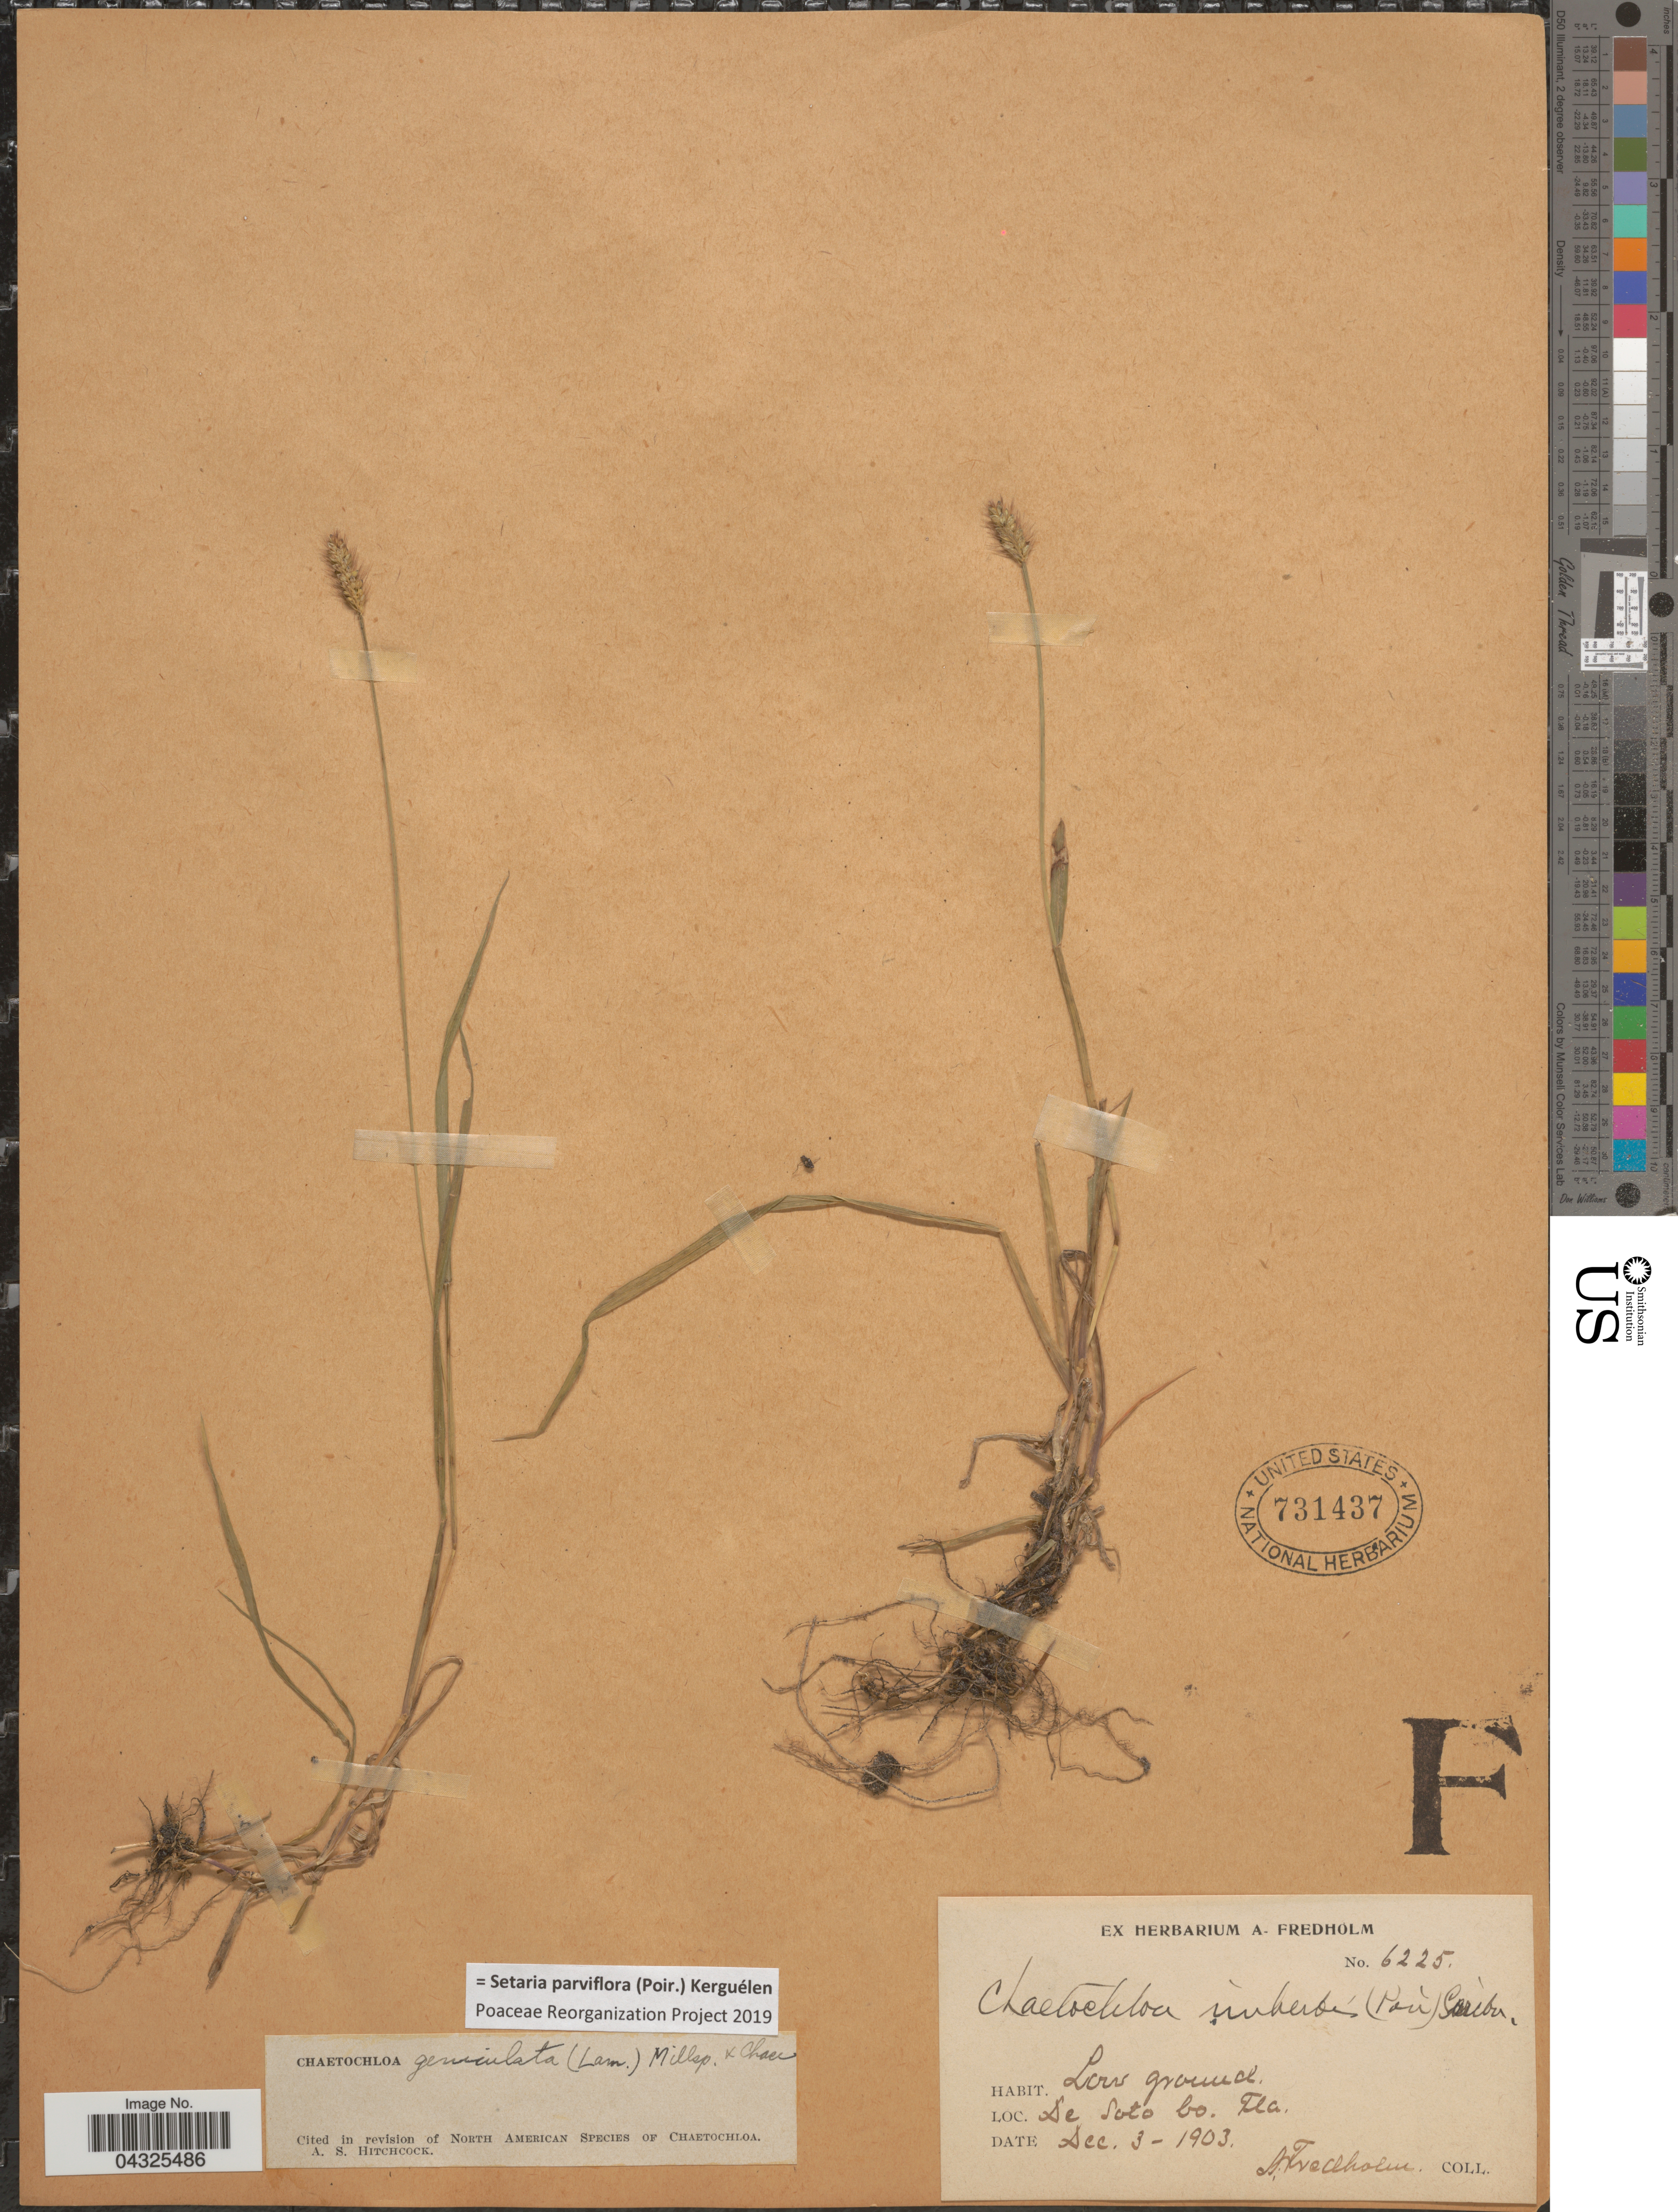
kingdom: Plantae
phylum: Tracheophyta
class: Liliopsida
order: Poales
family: Poaceae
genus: Setaria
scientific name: Setaria parviflora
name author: (Poir.) Kerguélen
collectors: A. Fredholm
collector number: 6225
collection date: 1903-12-03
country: United States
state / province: Florida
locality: De Soto Co.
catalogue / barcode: US 731437